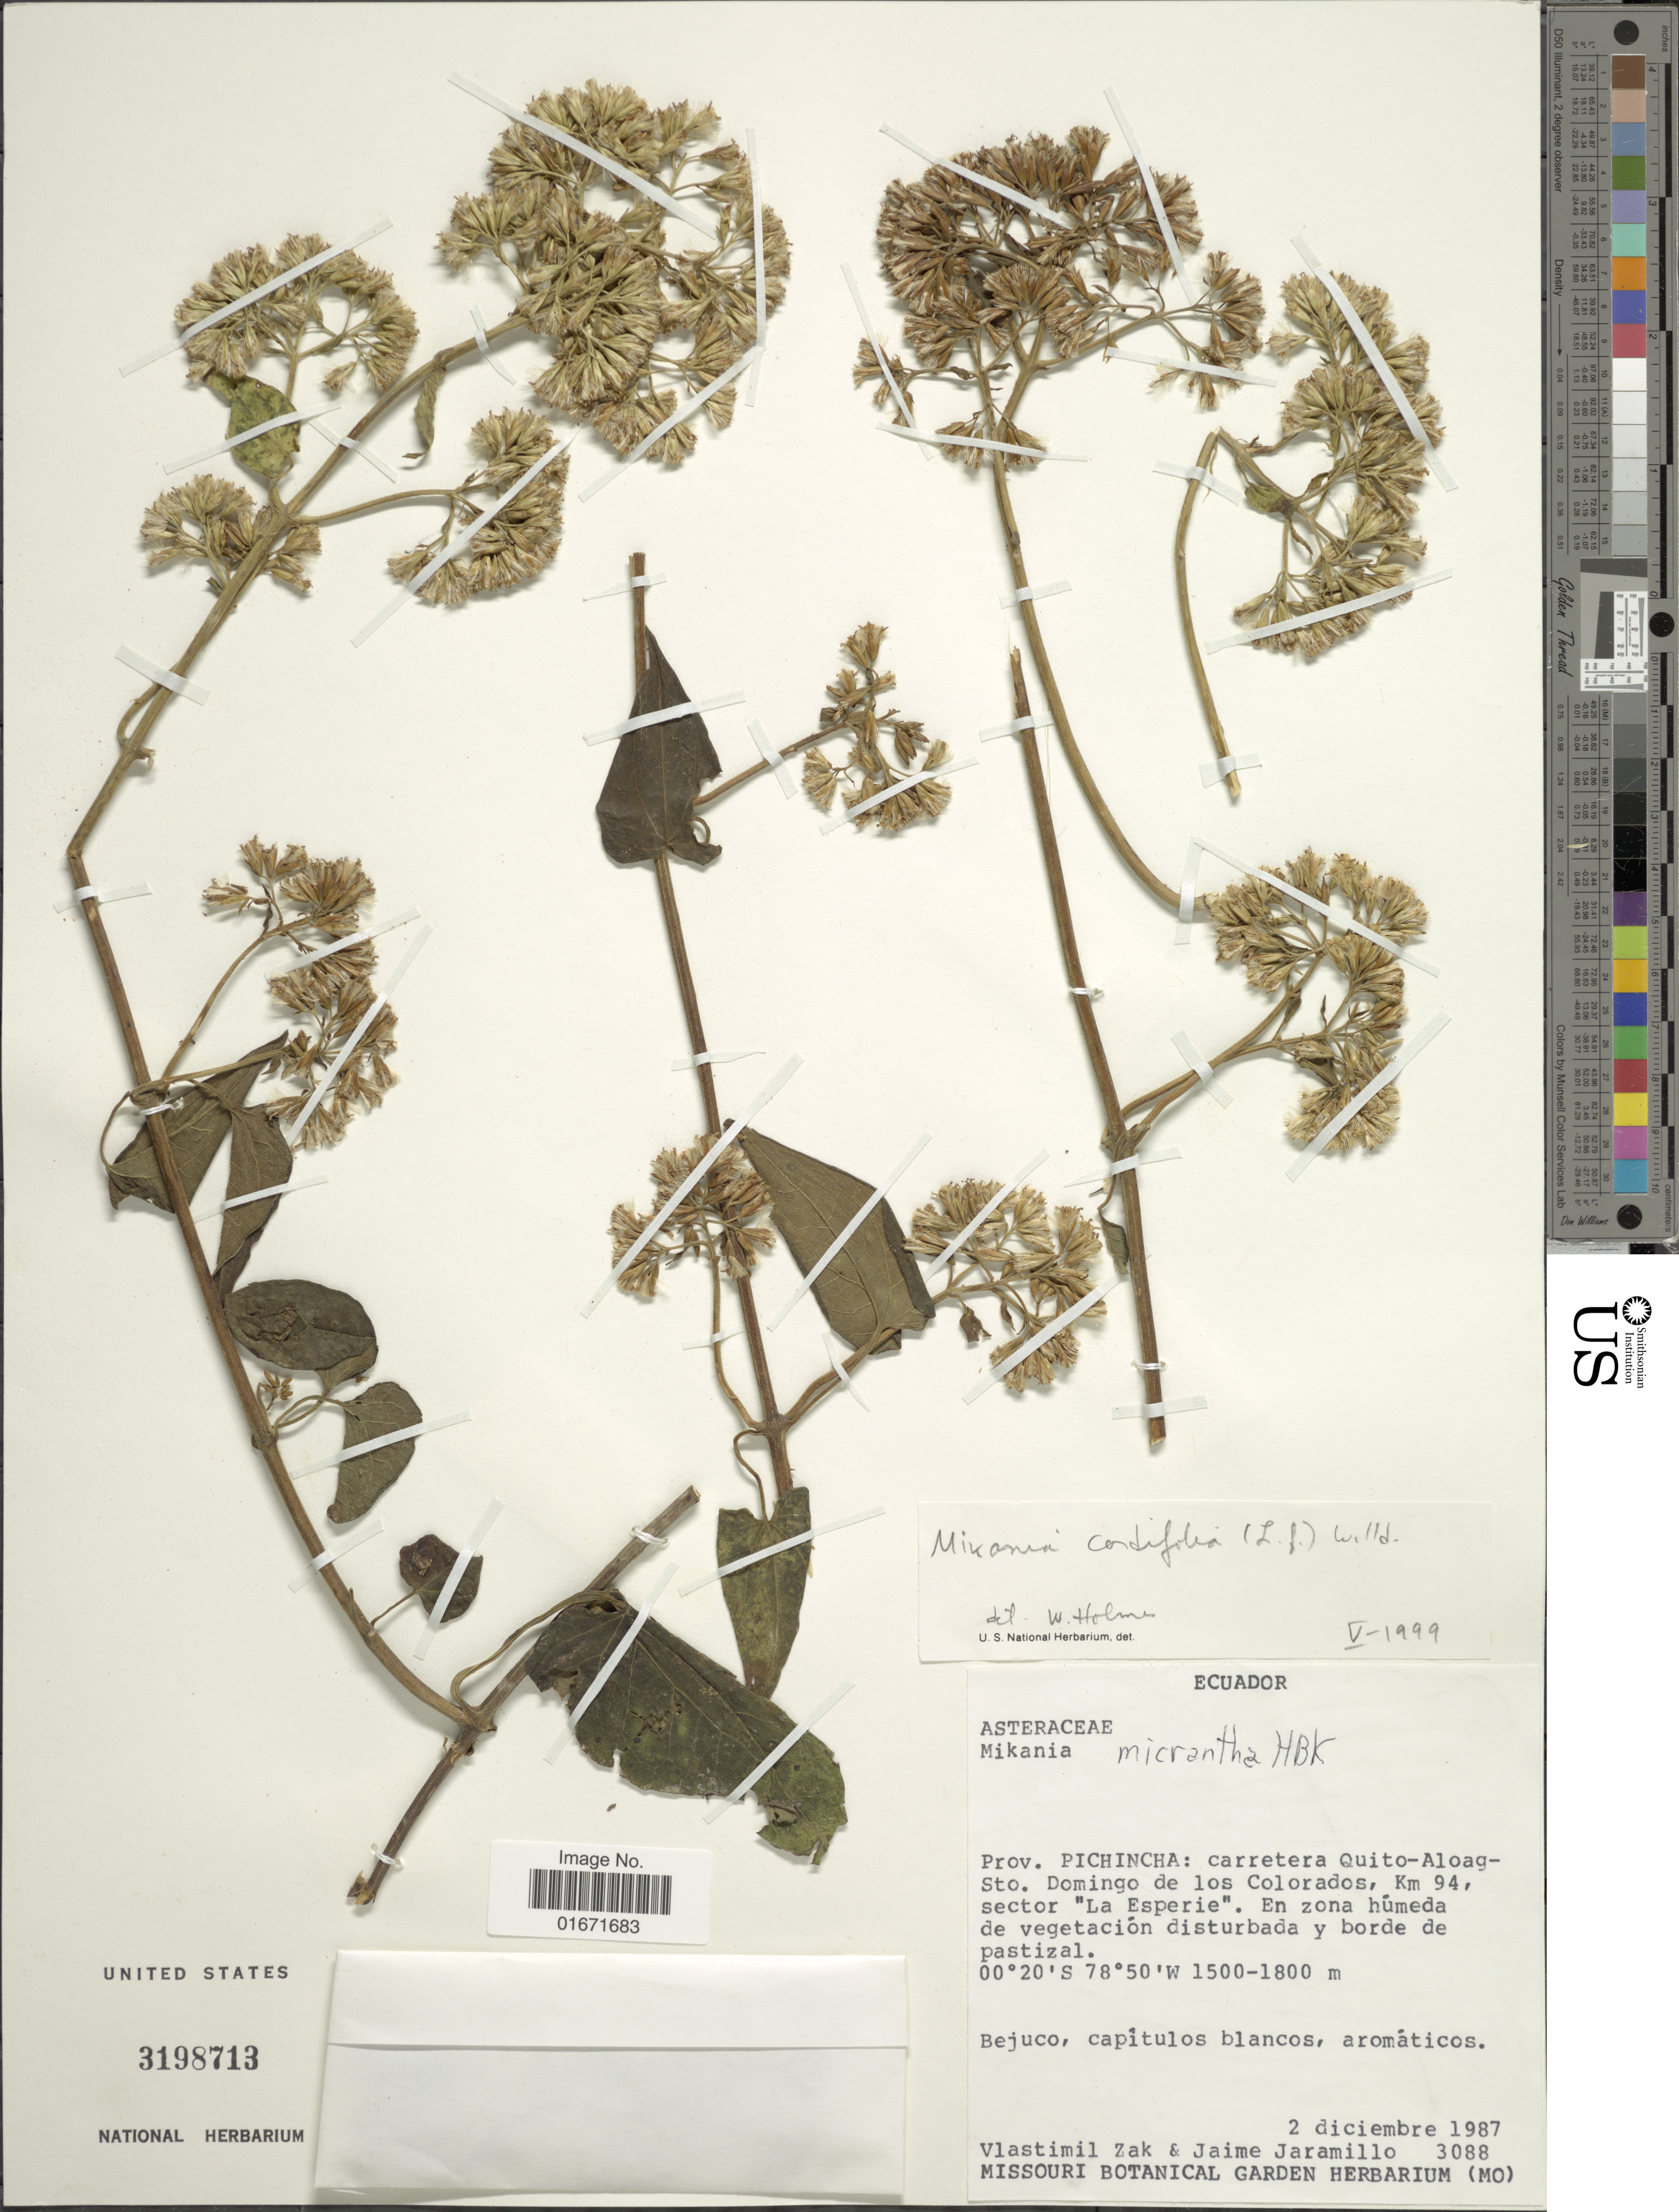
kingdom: Plantae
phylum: Tracheophyta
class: Magnoliopsida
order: Asterales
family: Asteraceae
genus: Mikania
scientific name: Mikania cordifolia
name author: Kunth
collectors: V. Zak & J. Jaramillo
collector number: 3088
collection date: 1987-12-02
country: Ecuador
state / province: Pichincha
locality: Prov. Pichincha: carretera Quito-Aloag-Sto. Domingo de los Colorados, Km 94, sector "La Esperie". En zona húmeda de vegetación disturbada y borde de pastizal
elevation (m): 1500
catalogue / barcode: US 3198713